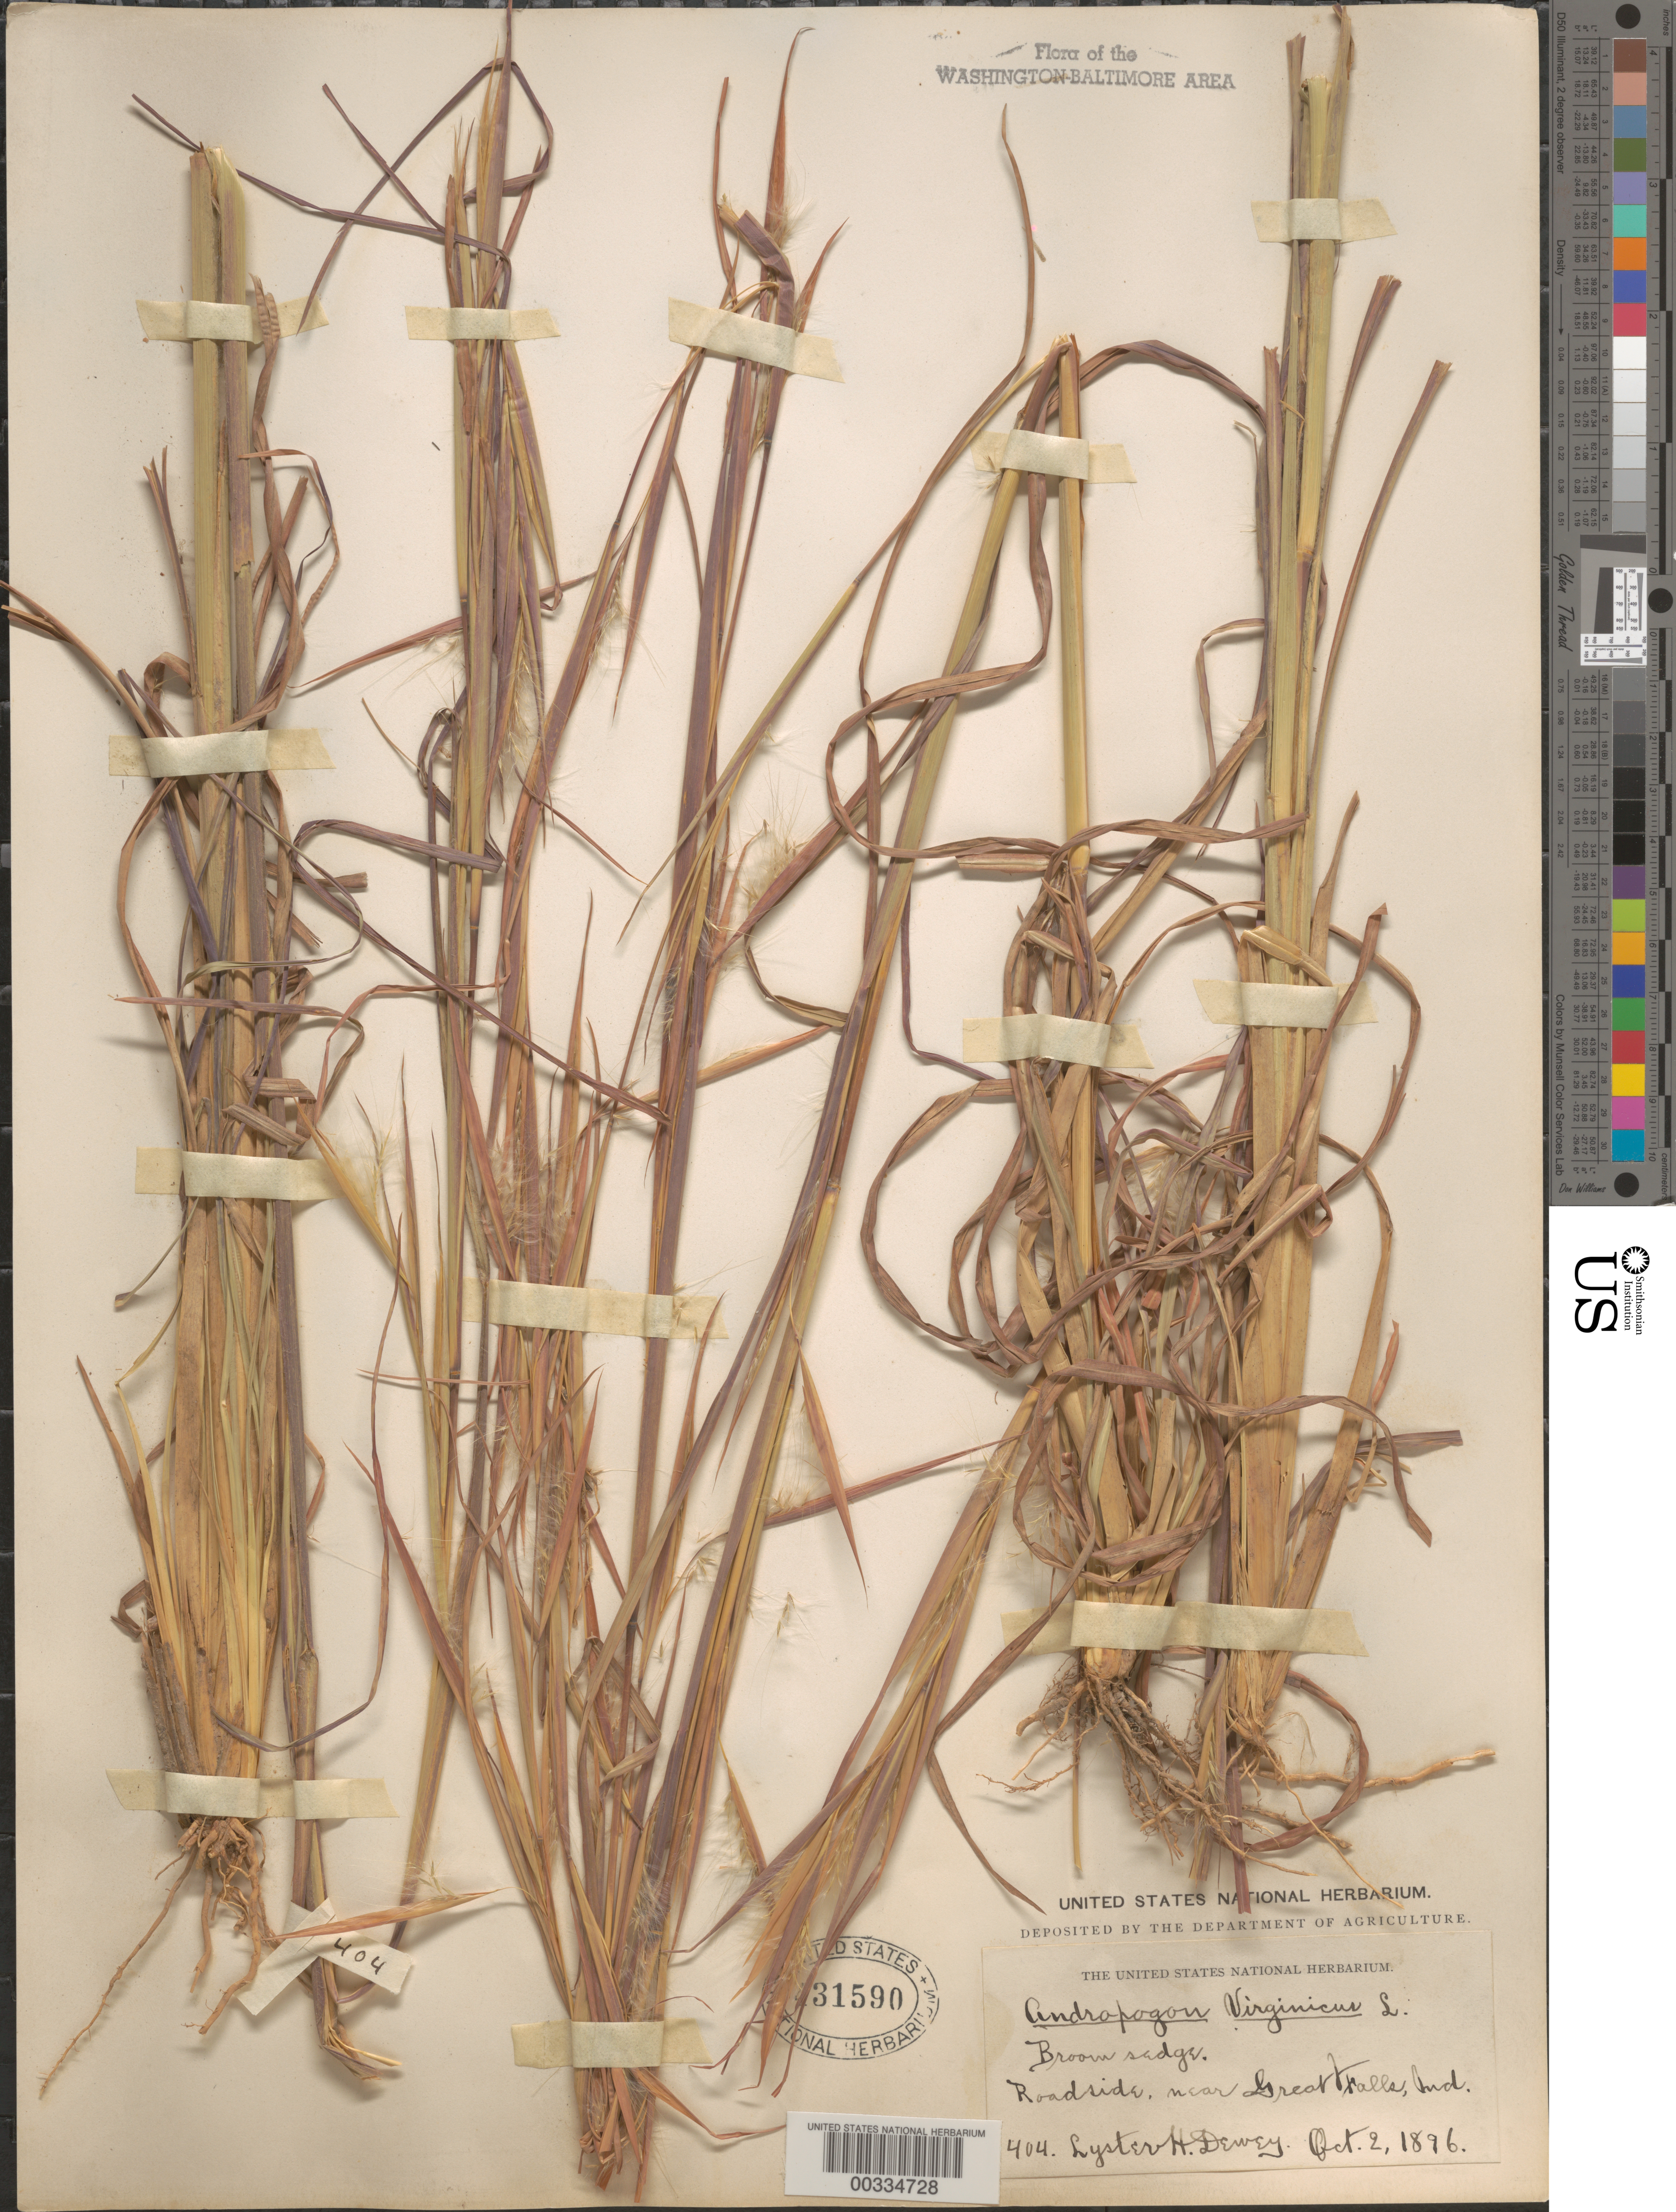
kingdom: Plantae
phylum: Tracheophyta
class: Liliopsida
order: Poales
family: Poaceae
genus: Andropogon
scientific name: Andropogon virginicus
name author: L.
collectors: L. H. Dewey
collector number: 404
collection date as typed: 02 Oct 1896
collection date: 1896-10-02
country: United States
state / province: Maryland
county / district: Montgomery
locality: Great Falls C. & O. Canal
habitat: Roadside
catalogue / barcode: US 431590